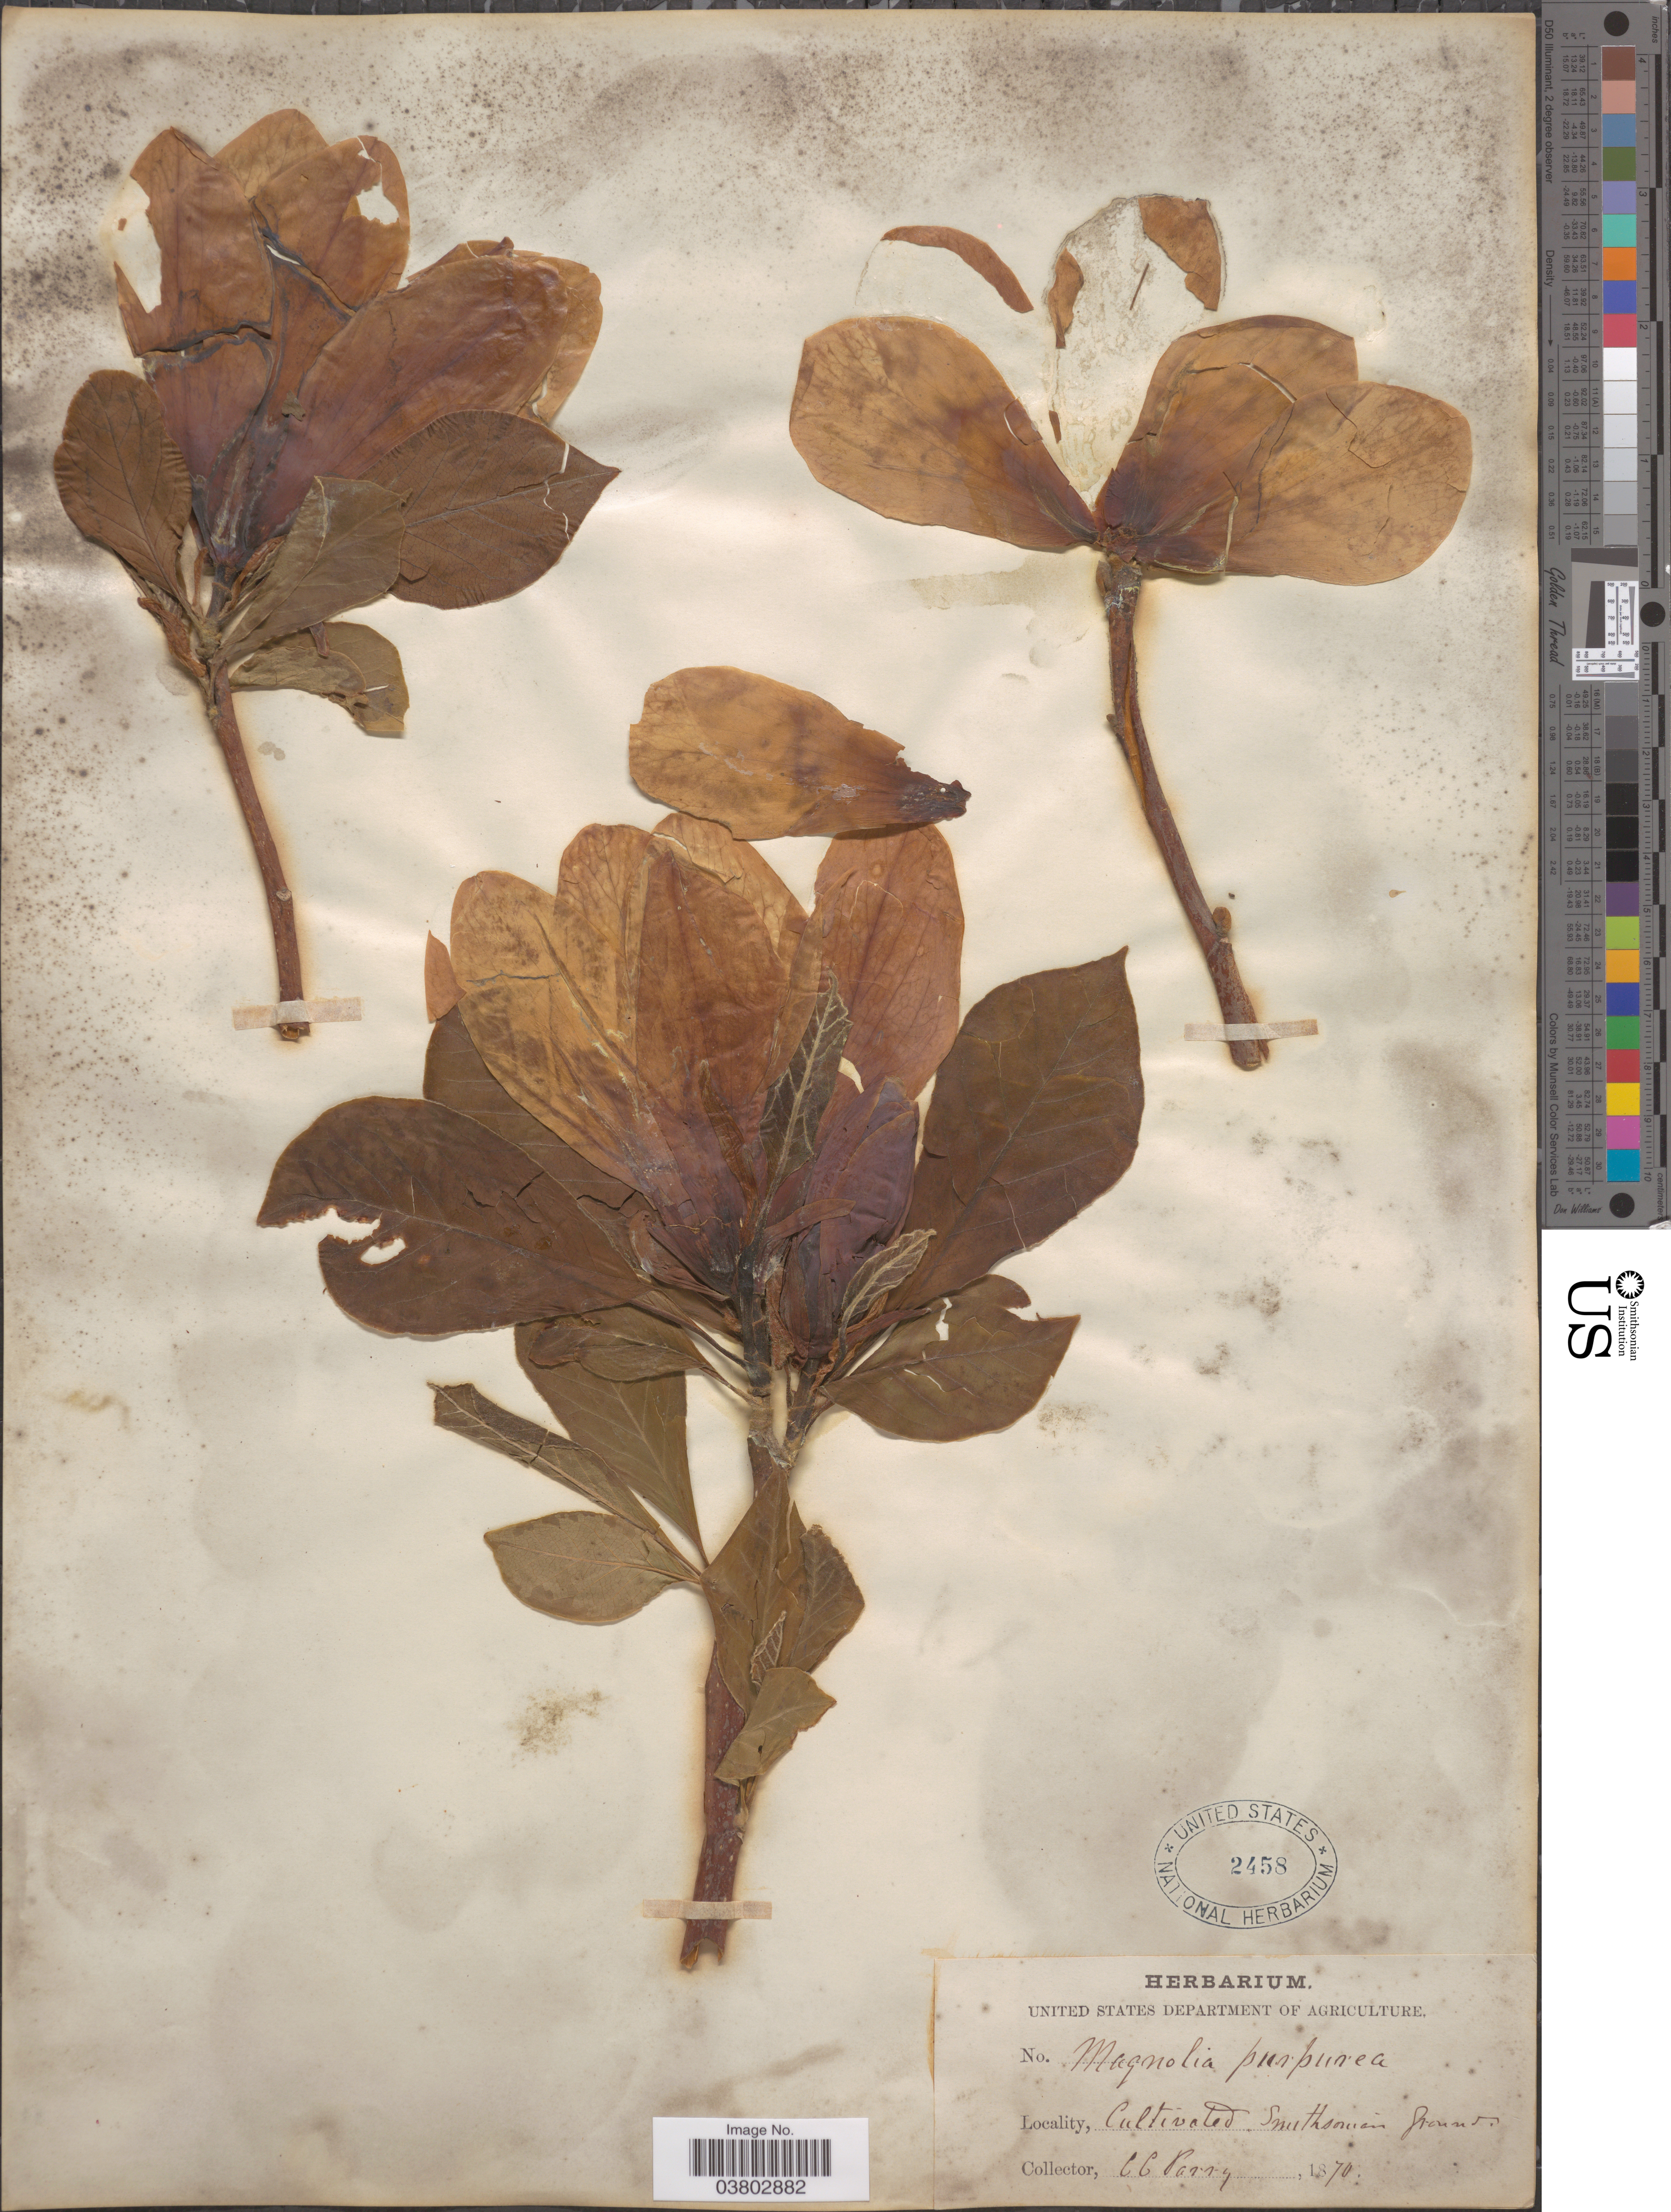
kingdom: Plantae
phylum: Tracheophyta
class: Magnoliopsida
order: Magnoliales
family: Magnoliaceae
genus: Magnolia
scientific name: Magnolia purpurea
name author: Curtis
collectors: C. C. Parry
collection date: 1870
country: United States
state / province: District of Columbia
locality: Smithsonian Ground.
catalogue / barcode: US 2458